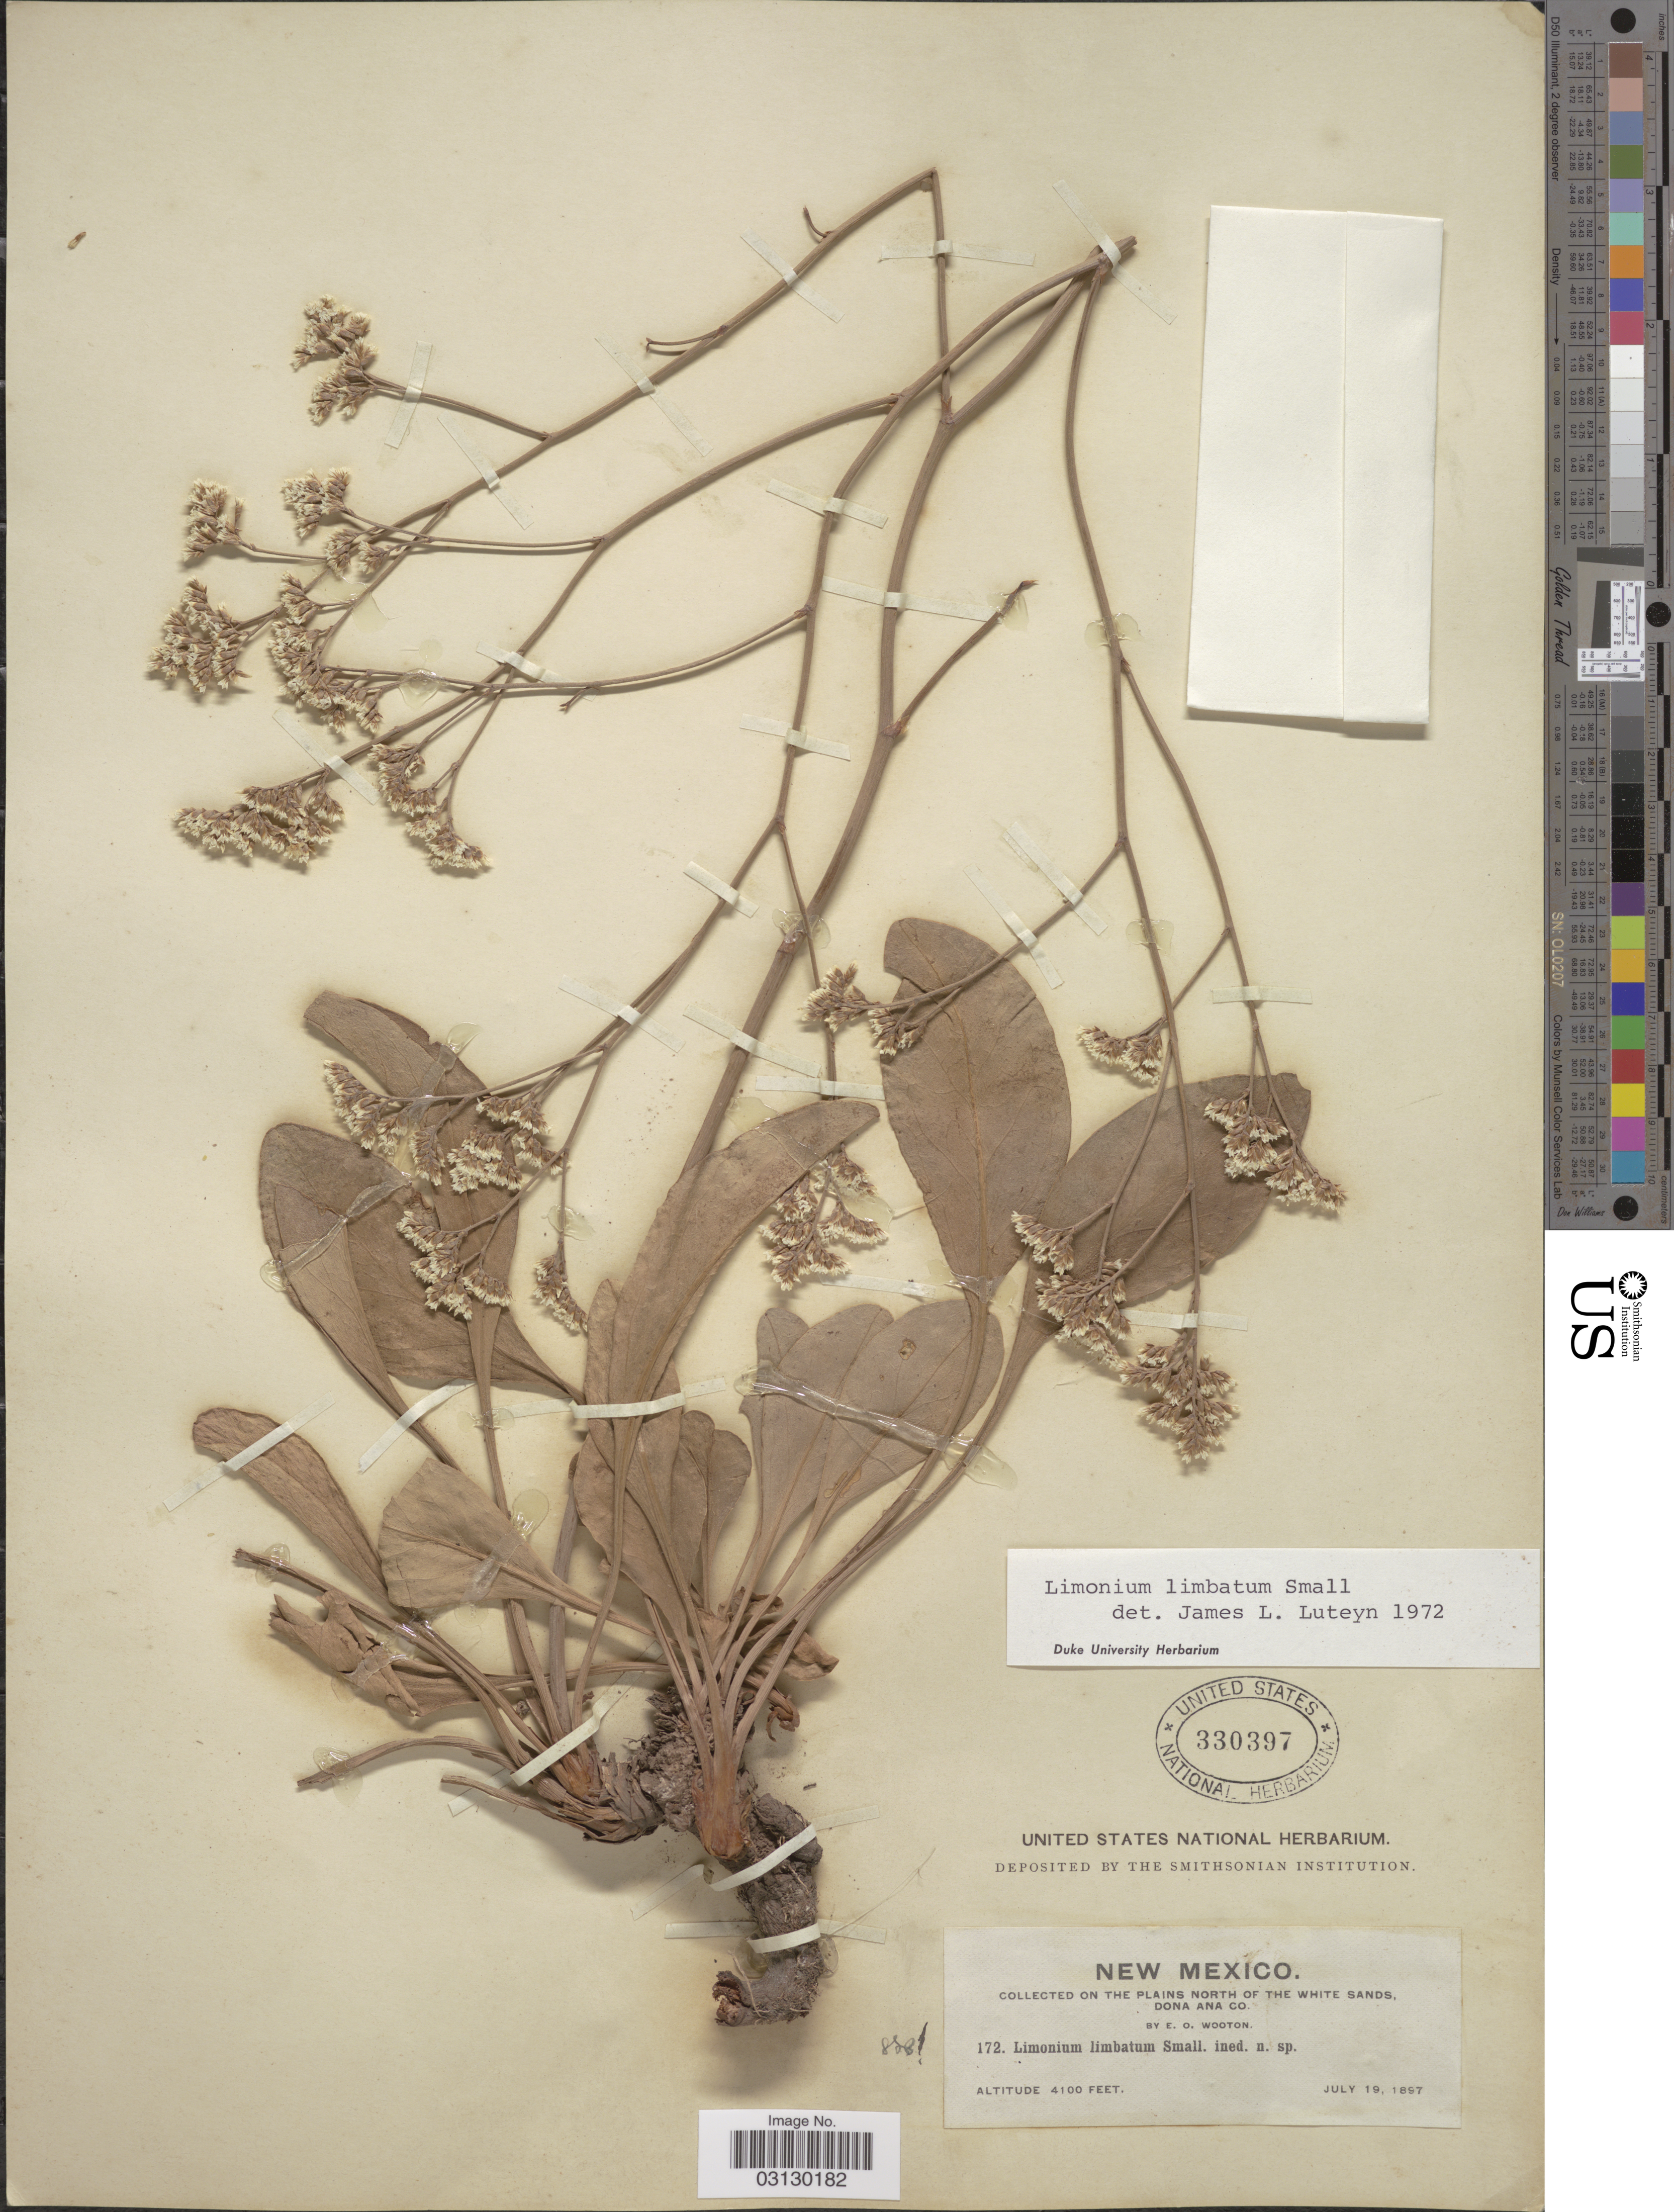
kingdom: Plantae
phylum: Tracheophyta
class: Magnoliopsida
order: Caryophyllales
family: Plumbaginaceae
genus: Limonium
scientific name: Limonium limbatum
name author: Small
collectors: E. O. Wooton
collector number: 172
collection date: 1897-07-19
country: United States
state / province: New Mexico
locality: Collected on the plains north of the White Sands, Dona Ana Co.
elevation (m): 1250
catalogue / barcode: US 330397